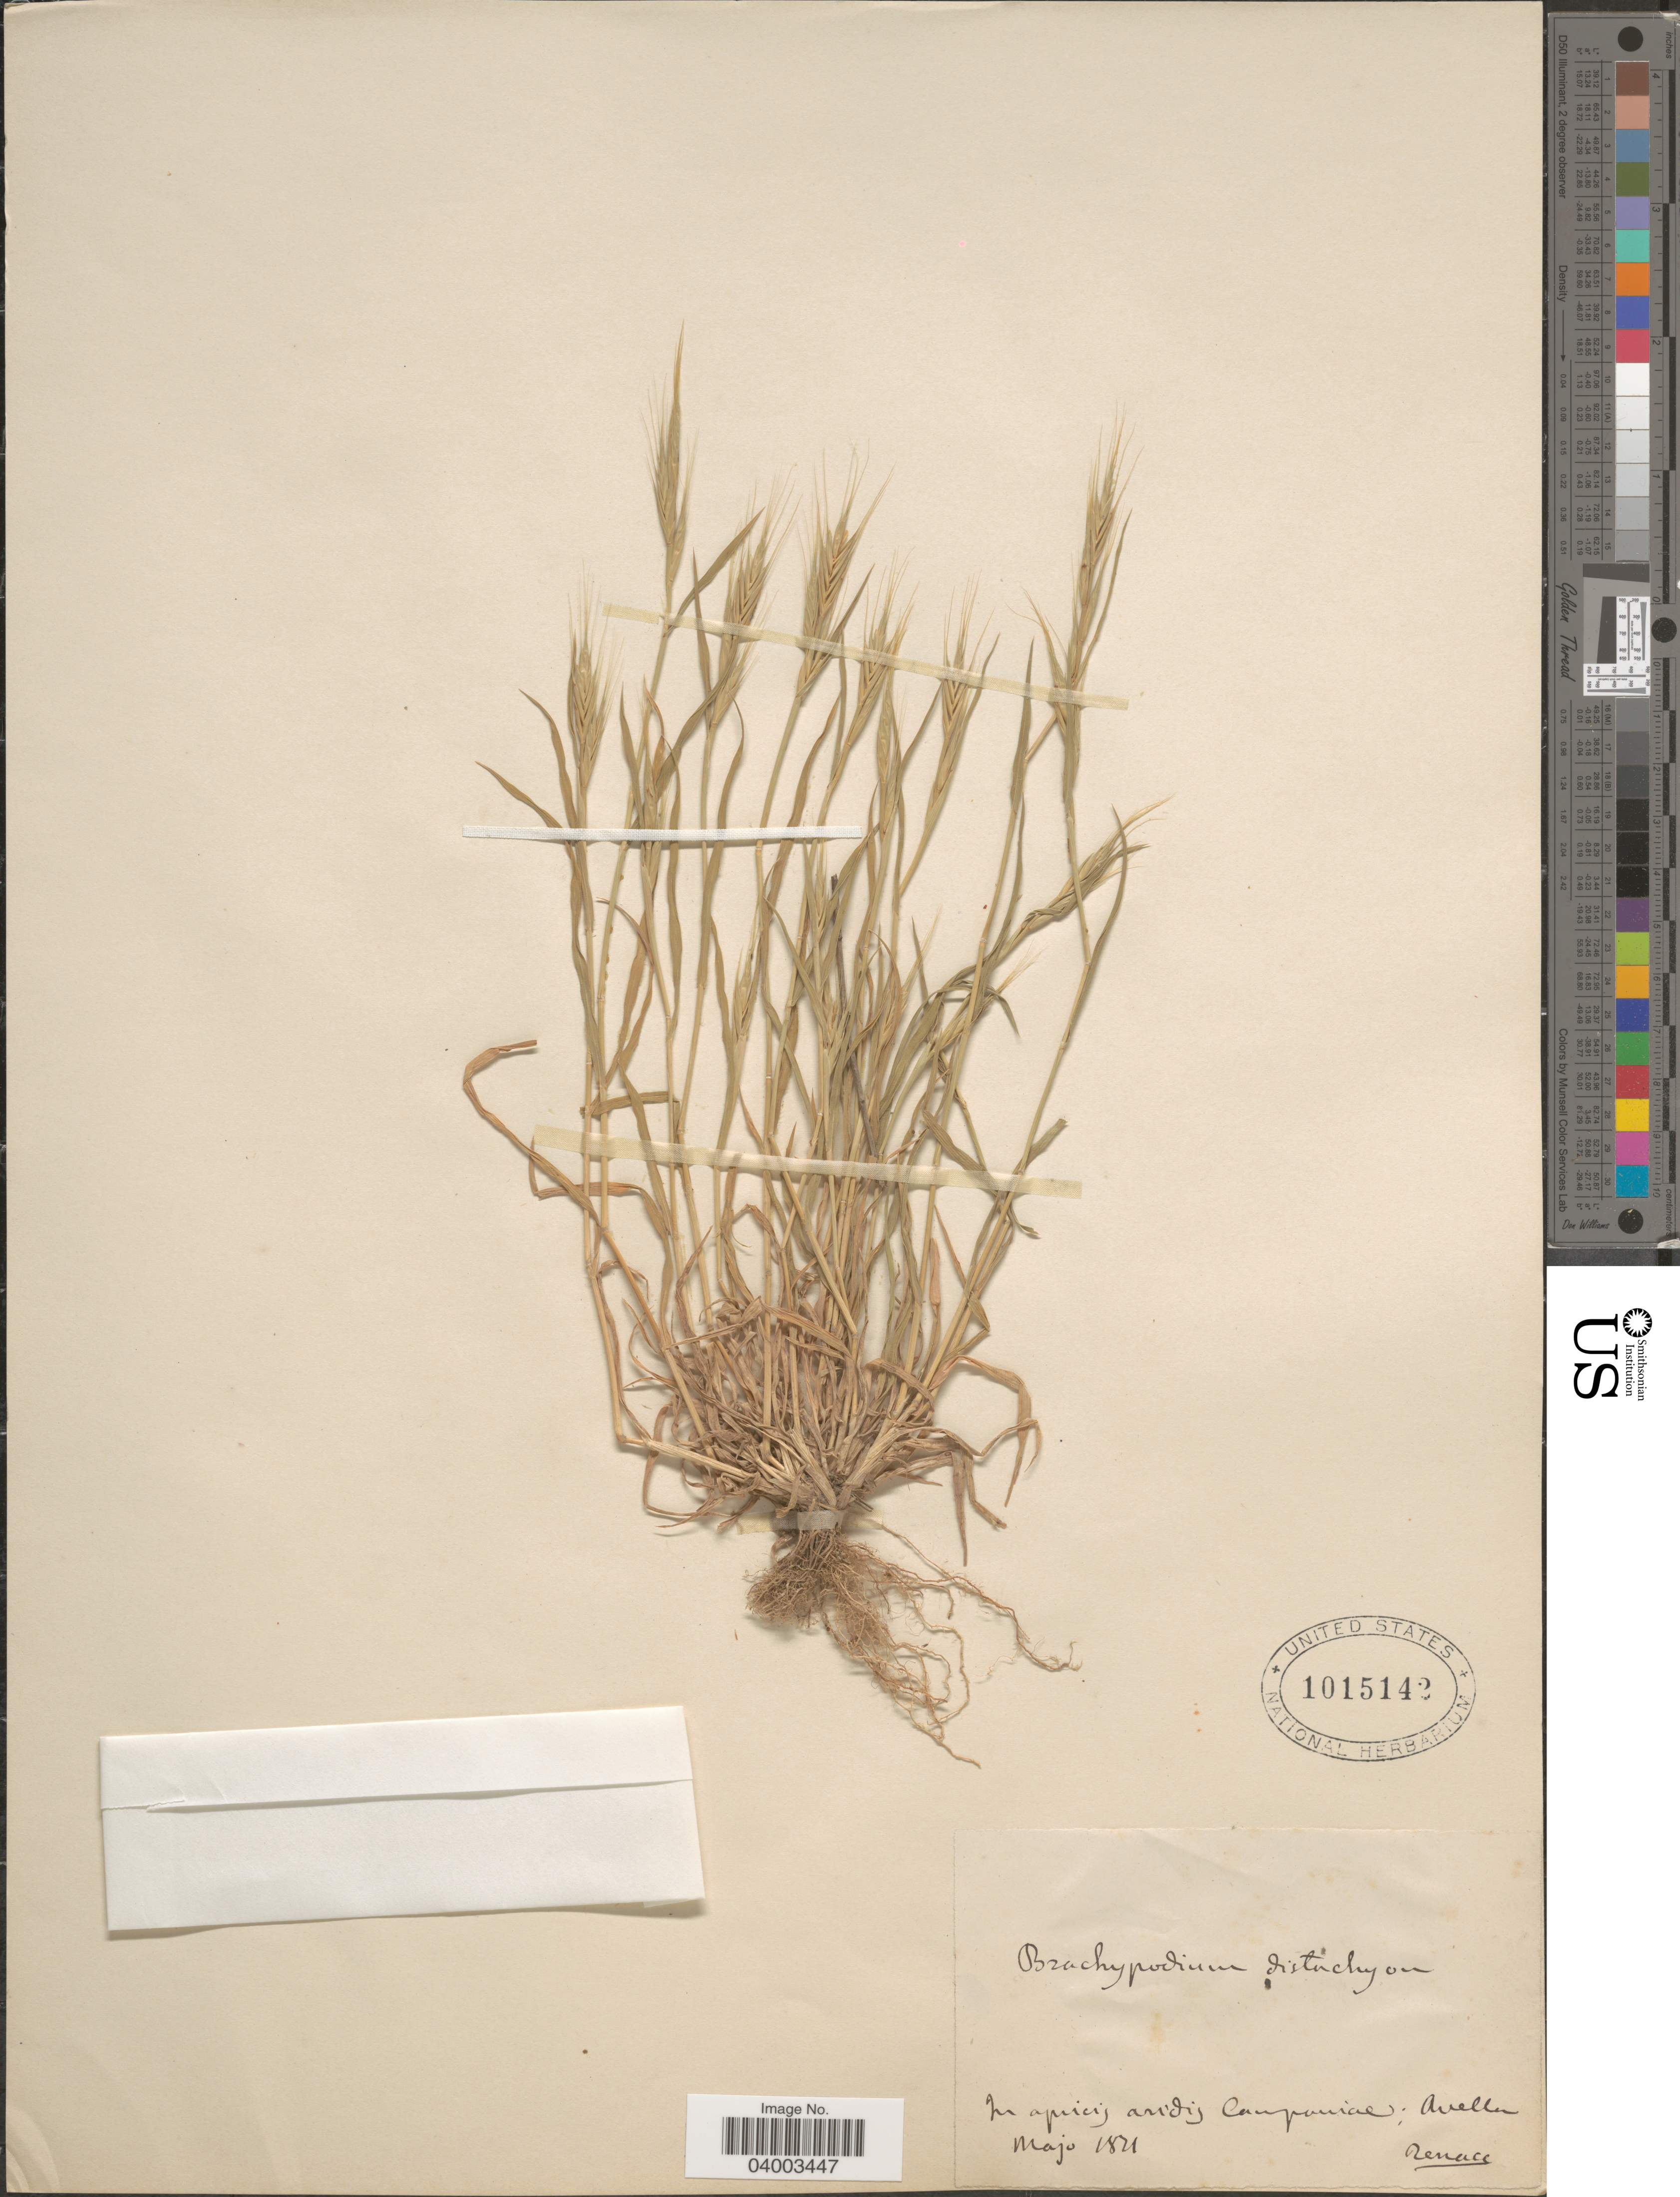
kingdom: Plantae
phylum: Tracheophyta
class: Liliopsida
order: Poales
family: Poaceae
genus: Brachypodium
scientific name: Brachypodium distachyon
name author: (L.) P. Beauv.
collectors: Renace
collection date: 1821-05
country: Italy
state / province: Campania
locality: In apricis aridis Campaniae: Avellin.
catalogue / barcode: US 1015142